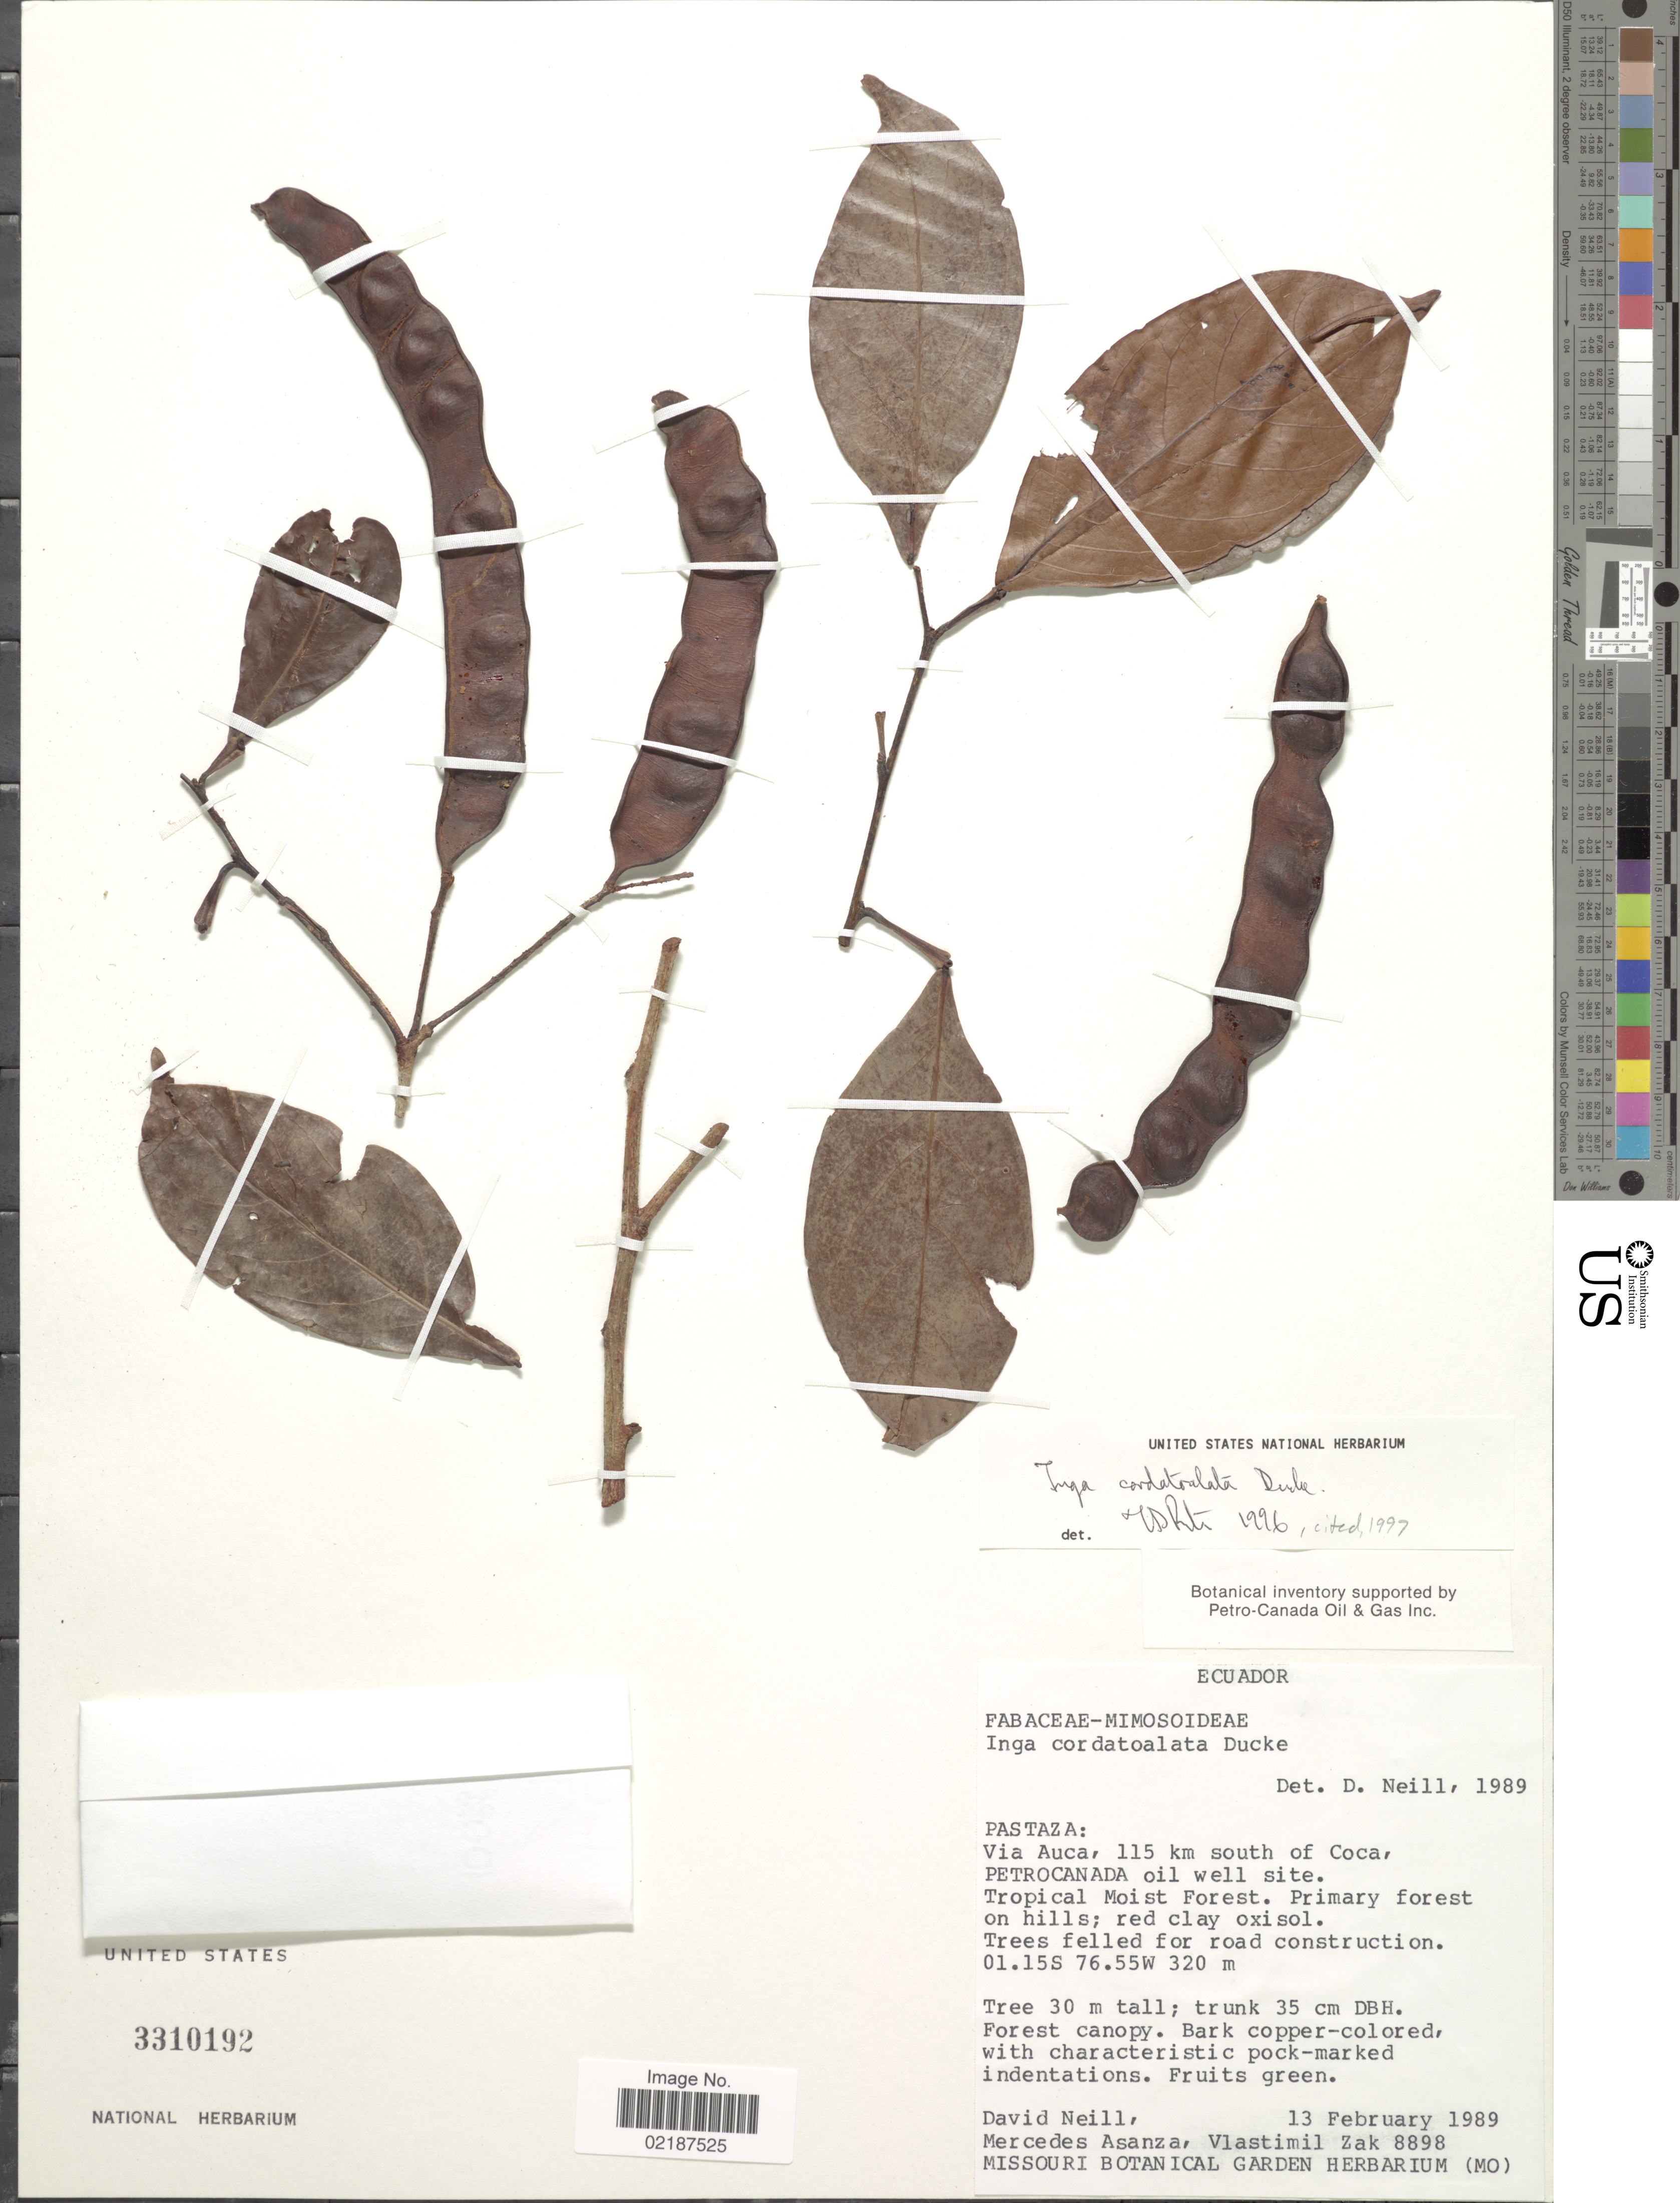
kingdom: Plantae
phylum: Tracheophyta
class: Magnoliopsida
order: Fabales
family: Fabaceae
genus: Inga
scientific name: Inga cordatoalata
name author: Ducke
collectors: D. Neill, M. Asanza & V. Zak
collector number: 8898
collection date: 1989-02-13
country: Ecuador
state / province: Pastaza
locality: Via Auca, 115 km south of Coca, Petrocanada oil well site. Tropical Moist Forest.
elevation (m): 320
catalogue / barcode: US 3310192